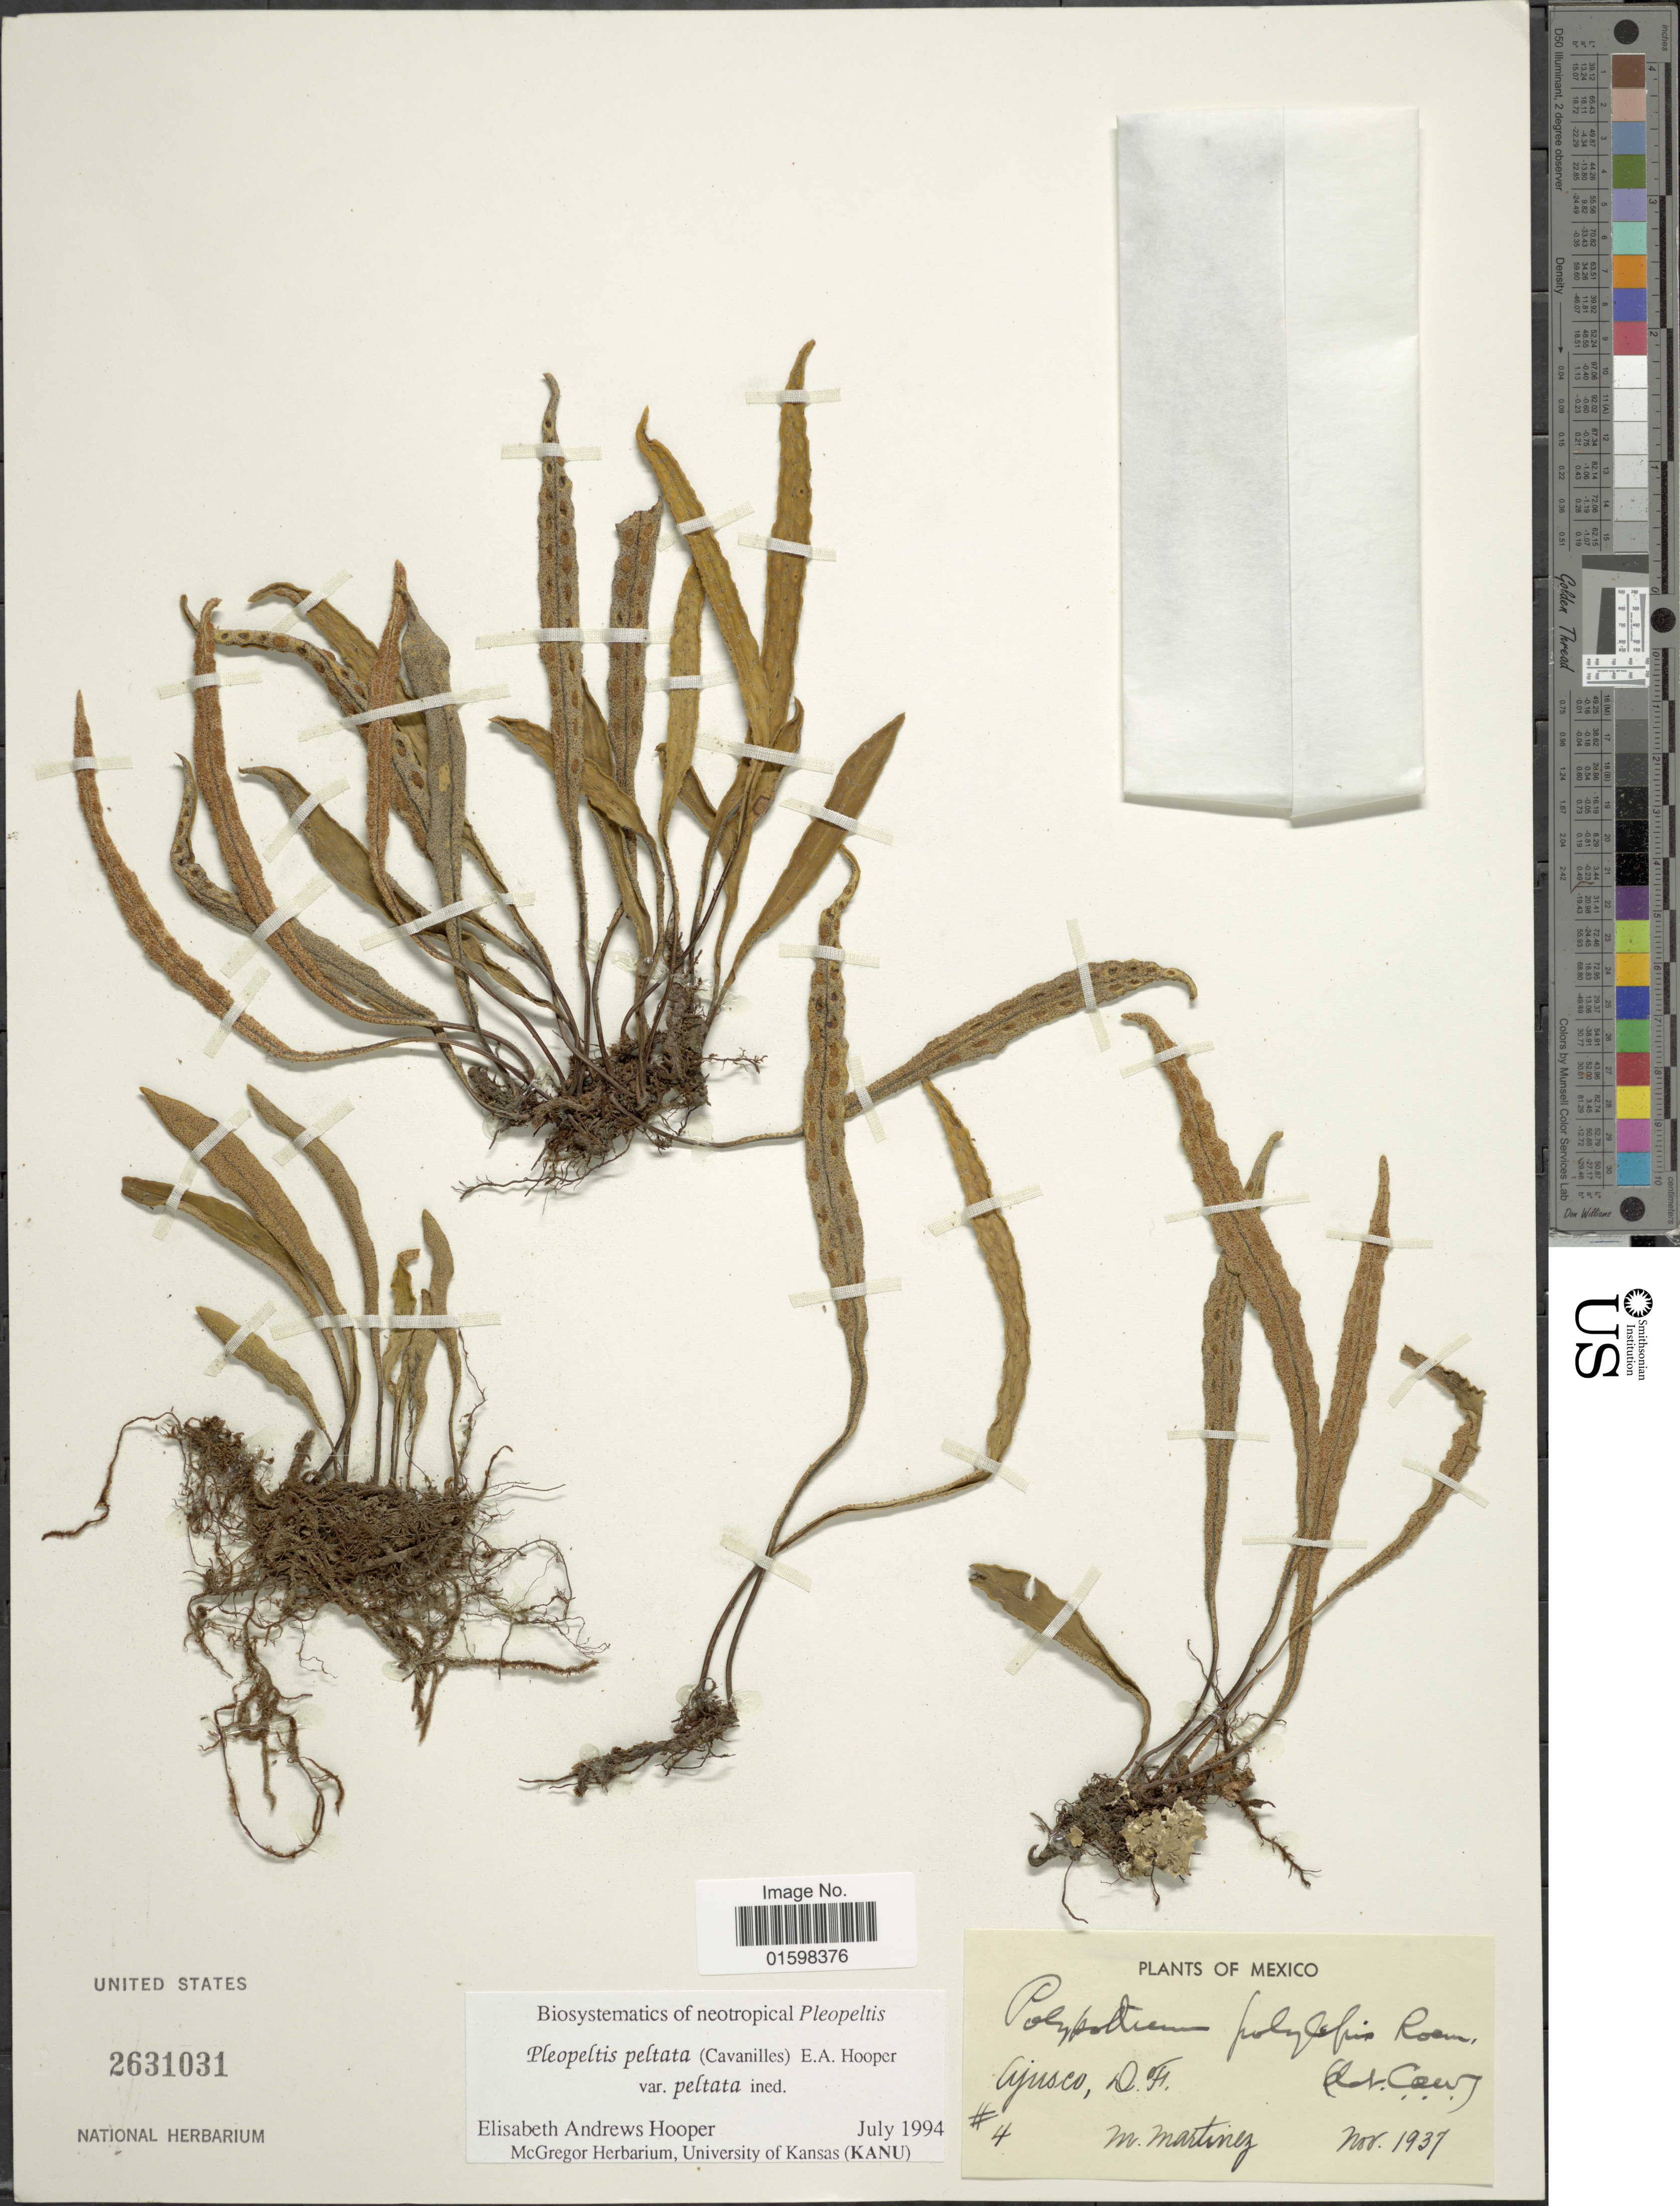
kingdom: Plantae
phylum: Tracheophyta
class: Polypodiopsida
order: Polypodiales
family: Polypodiaceae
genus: Pleopeltis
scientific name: Pleopeltis polylepis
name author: (Roem. ex Kunze) T. Moore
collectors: M. Martinez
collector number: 4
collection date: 1937-11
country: Mexico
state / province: Distrito Federal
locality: Ajusco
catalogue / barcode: US 2631031